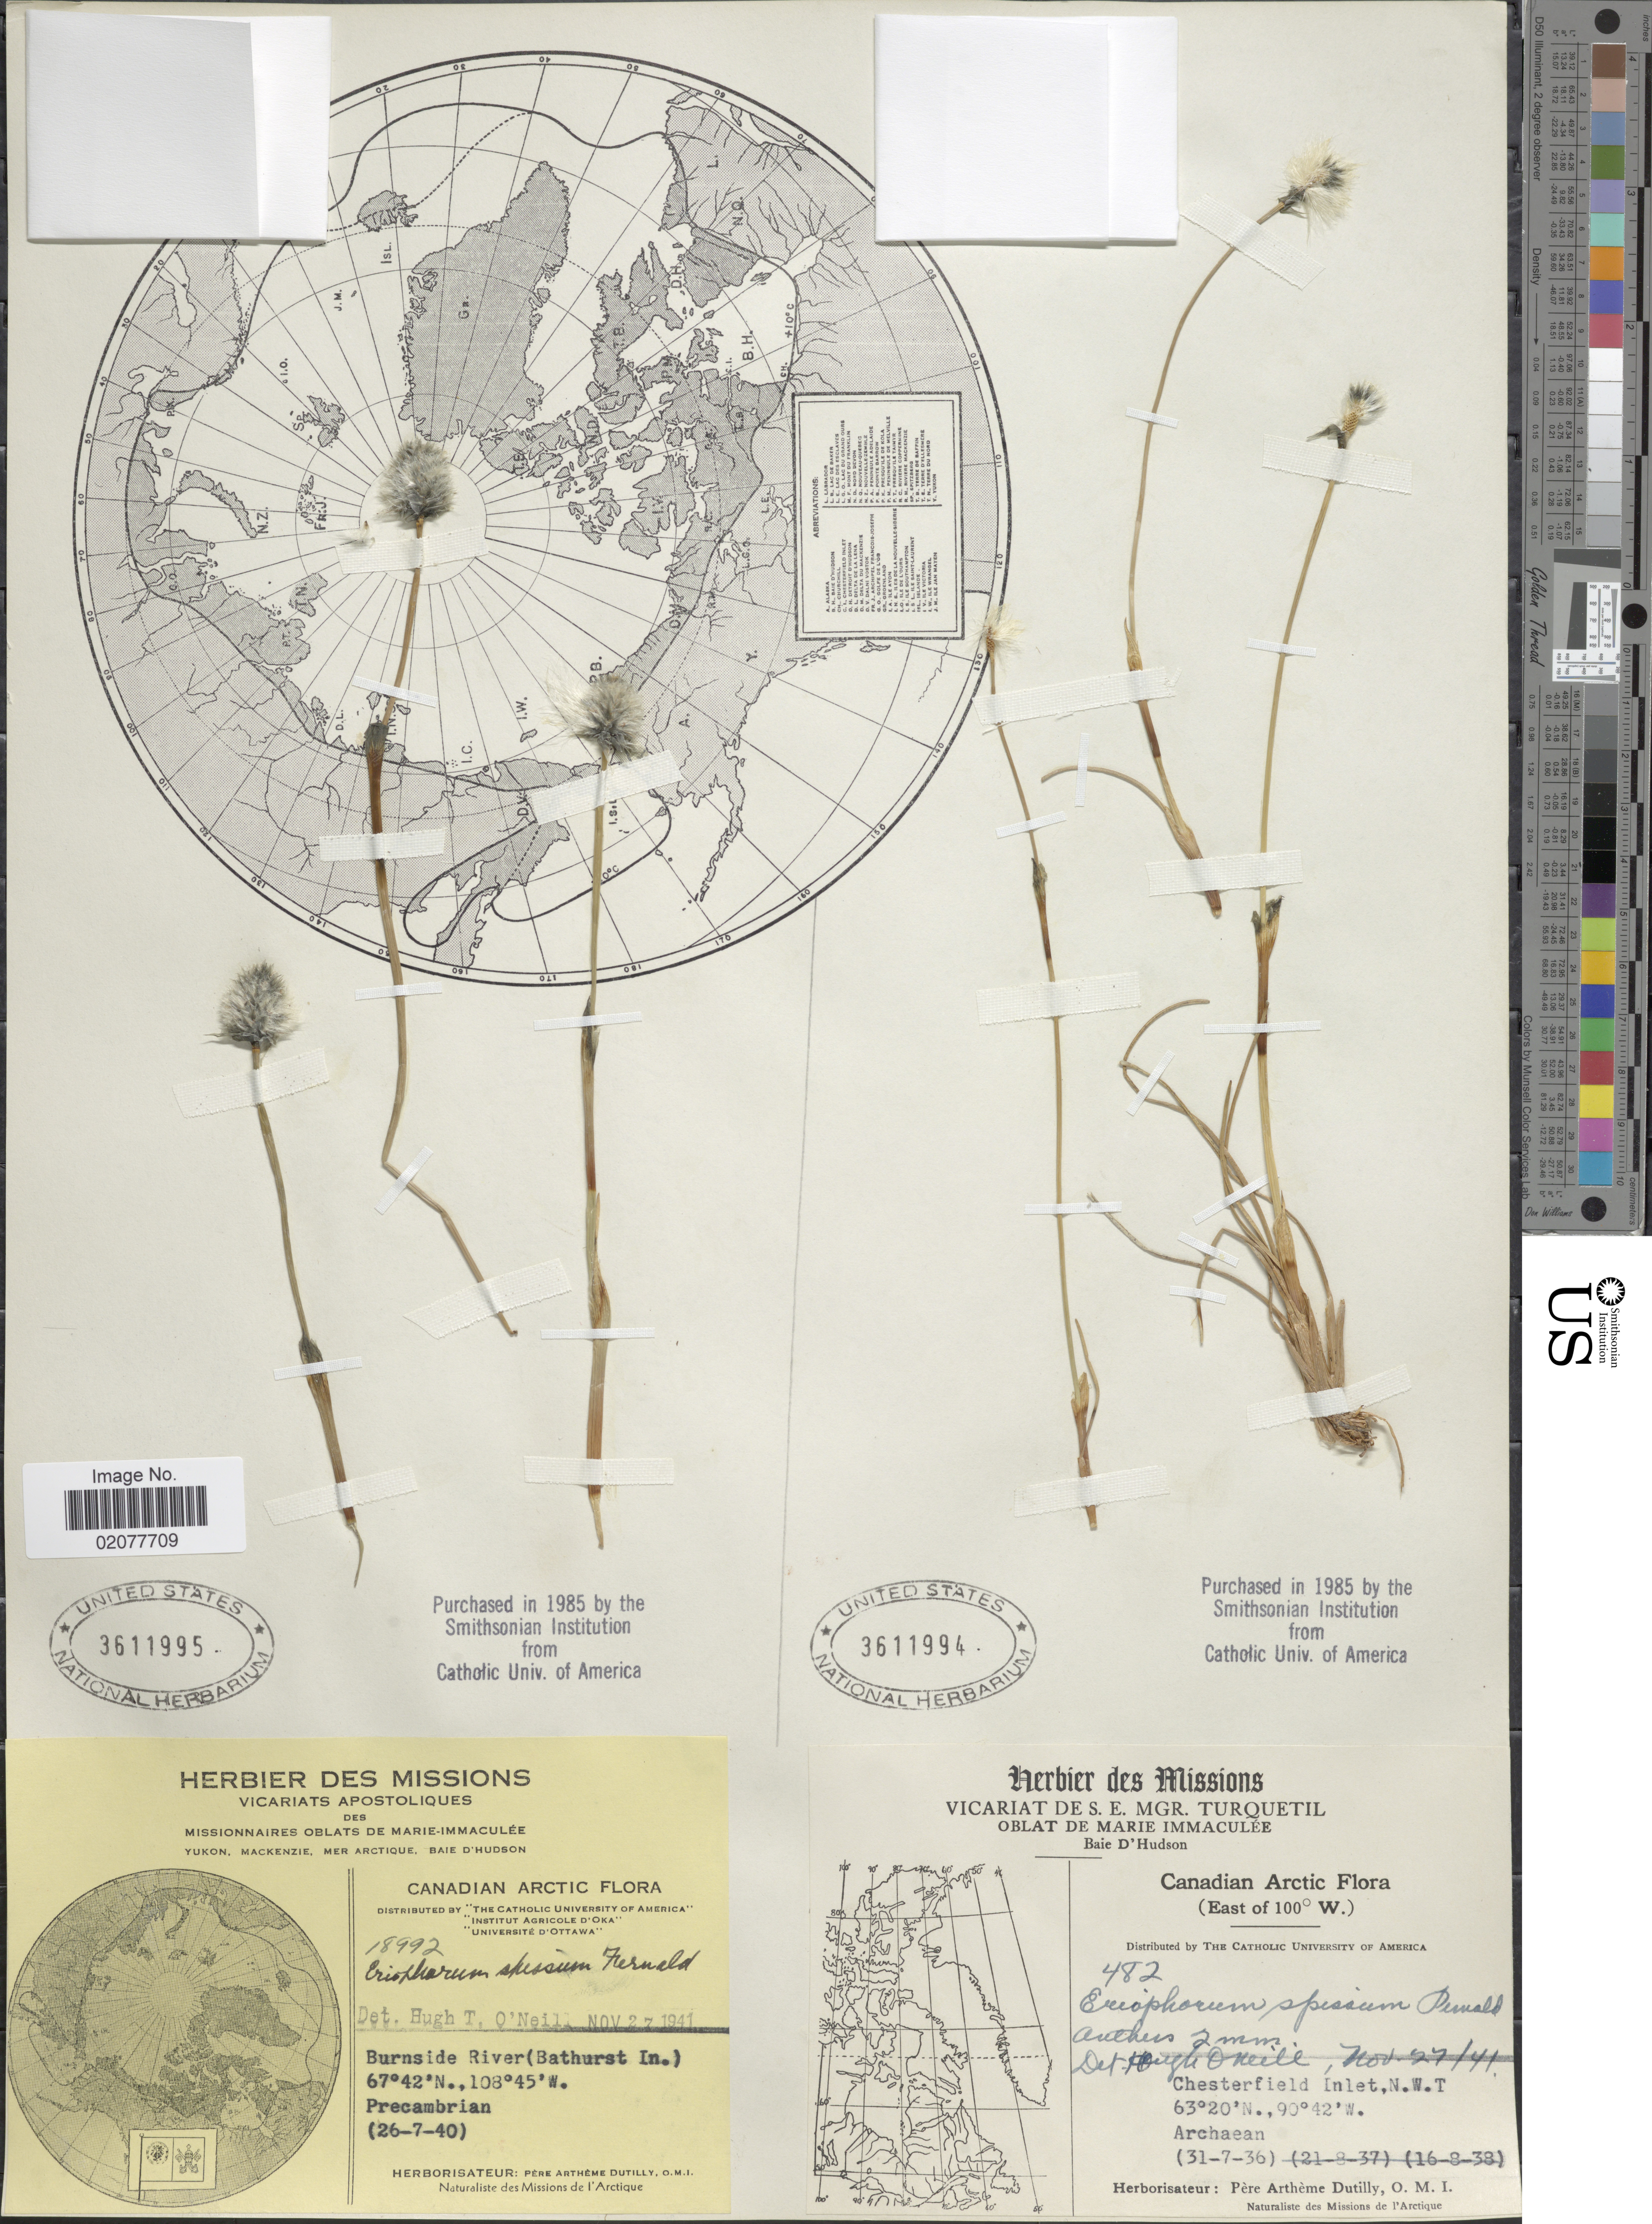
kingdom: Plantae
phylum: Tracheophyta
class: Liliopsida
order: Poales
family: Cyperaceae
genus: Eriophorum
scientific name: Eriophorum spissum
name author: Fernald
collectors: A. Dutilly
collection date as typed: Transcribed d/m/y: 26/7/40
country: Canada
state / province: Nunavut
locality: Burnside River (Bathurst In.) Precambrian. Canadian Arctic.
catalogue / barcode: US 3611995